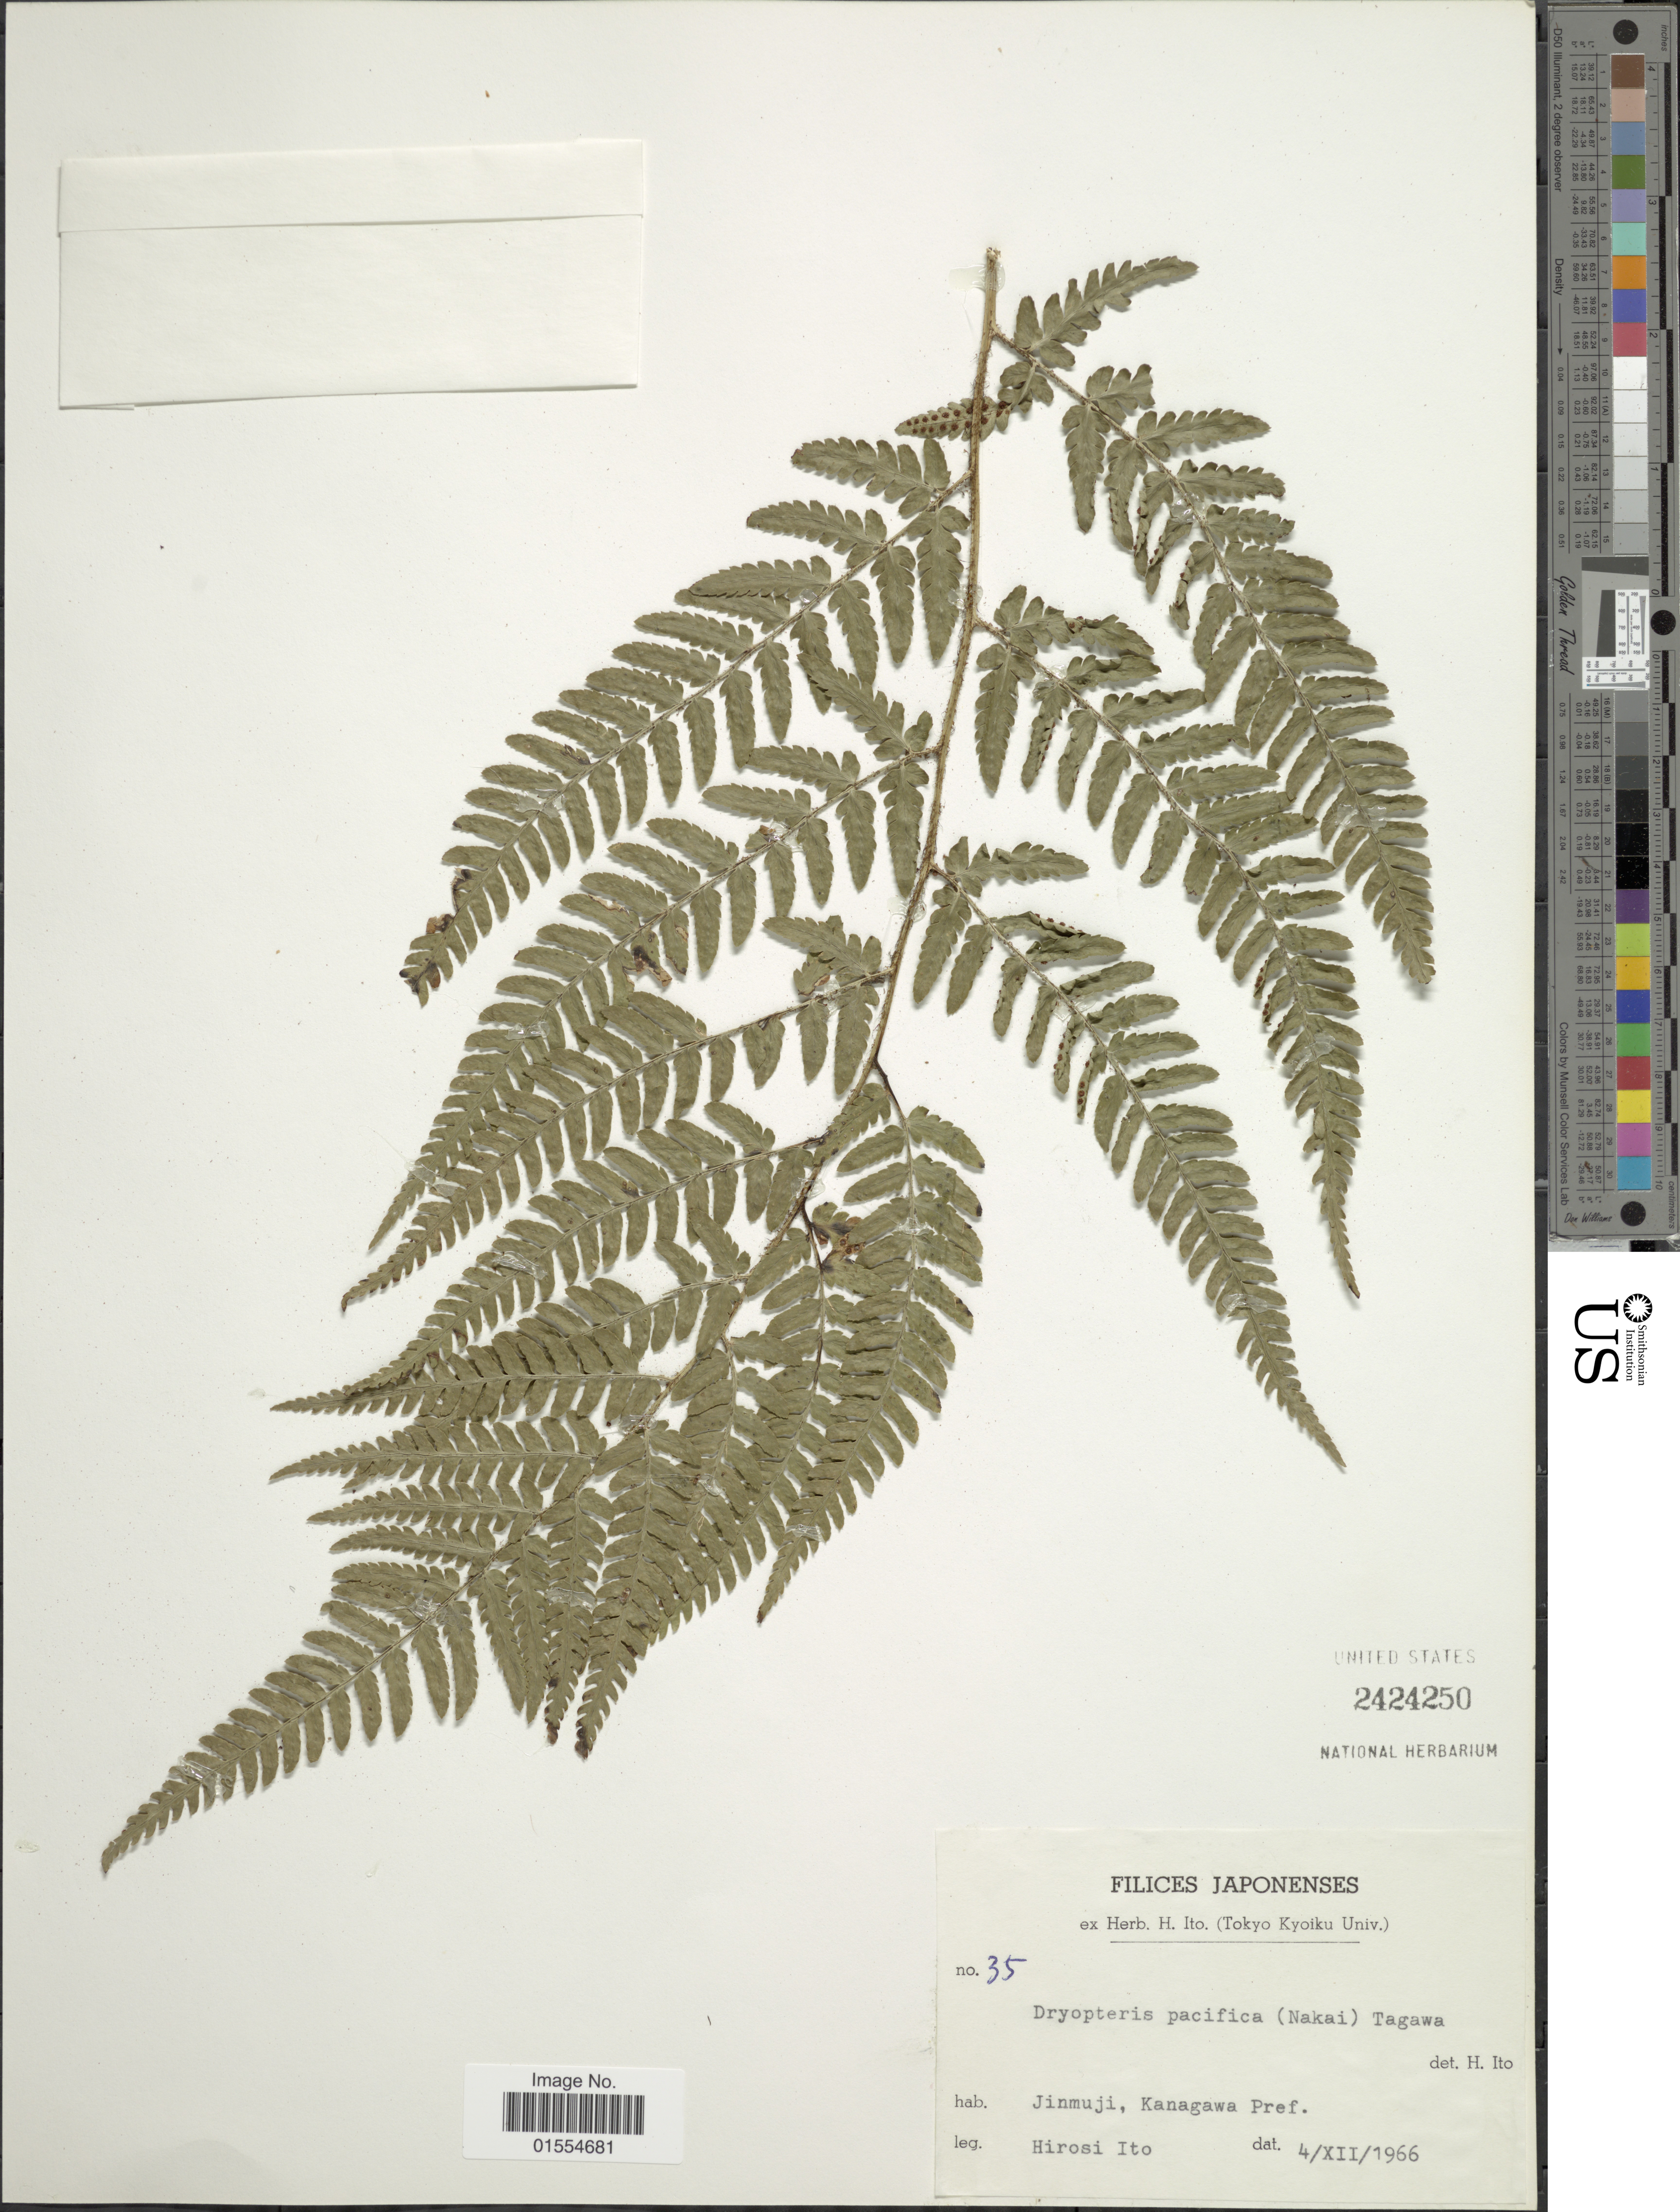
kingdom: Plantae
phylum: Tracheophyta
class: Polypodiopsida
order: Polypodiales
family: Dryopteridaceae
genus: Dryopteris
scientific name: Dryopteris pacifica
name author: (Nakai) Tagawa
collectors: H. Itô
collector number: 35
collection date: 1966-12-04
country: Japan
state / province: Kanagawa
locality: Japonenses, Jinmuji, Kanagawa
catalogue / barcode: US 2424250